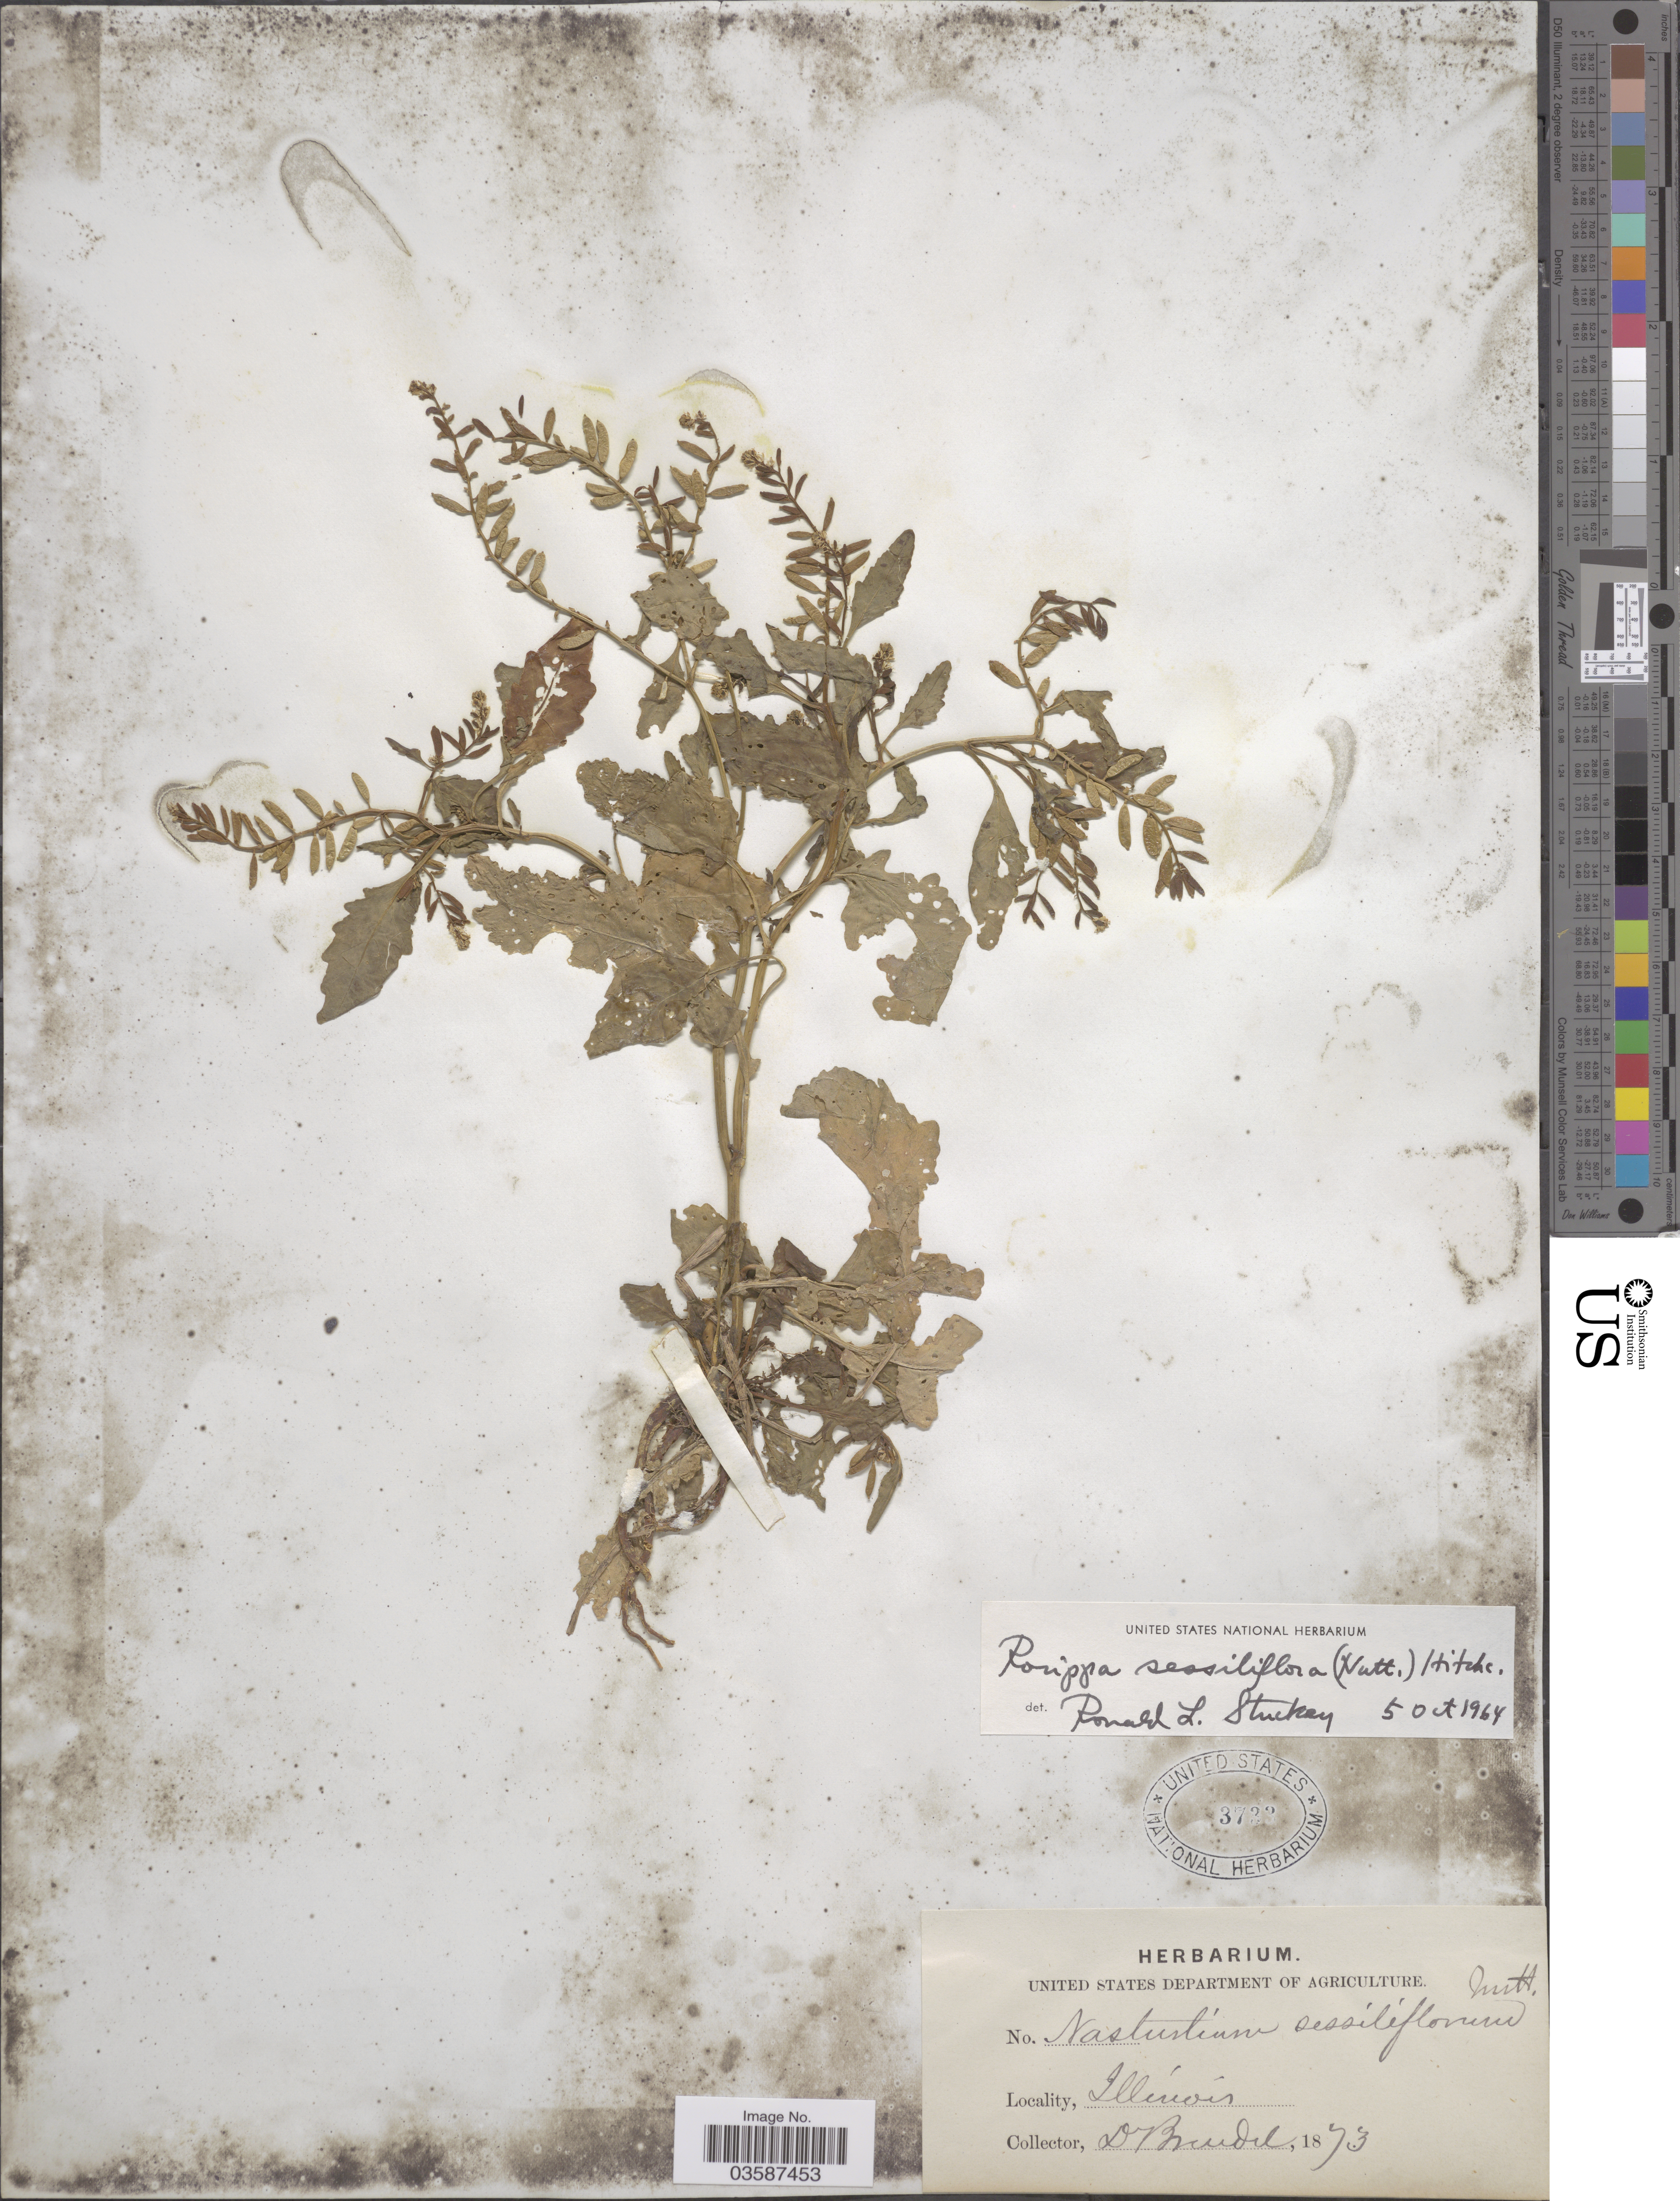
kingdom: Plantae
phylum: Tracheophyta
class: Magnoliopsida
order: Brassicales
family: Brassicaceae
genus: Rorippa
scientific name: Rorippa sessiliflora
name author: (Nutt.) Hitchc.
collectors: F. Brendel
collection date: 1873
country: United States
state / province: Illinois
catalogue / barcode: US 3733